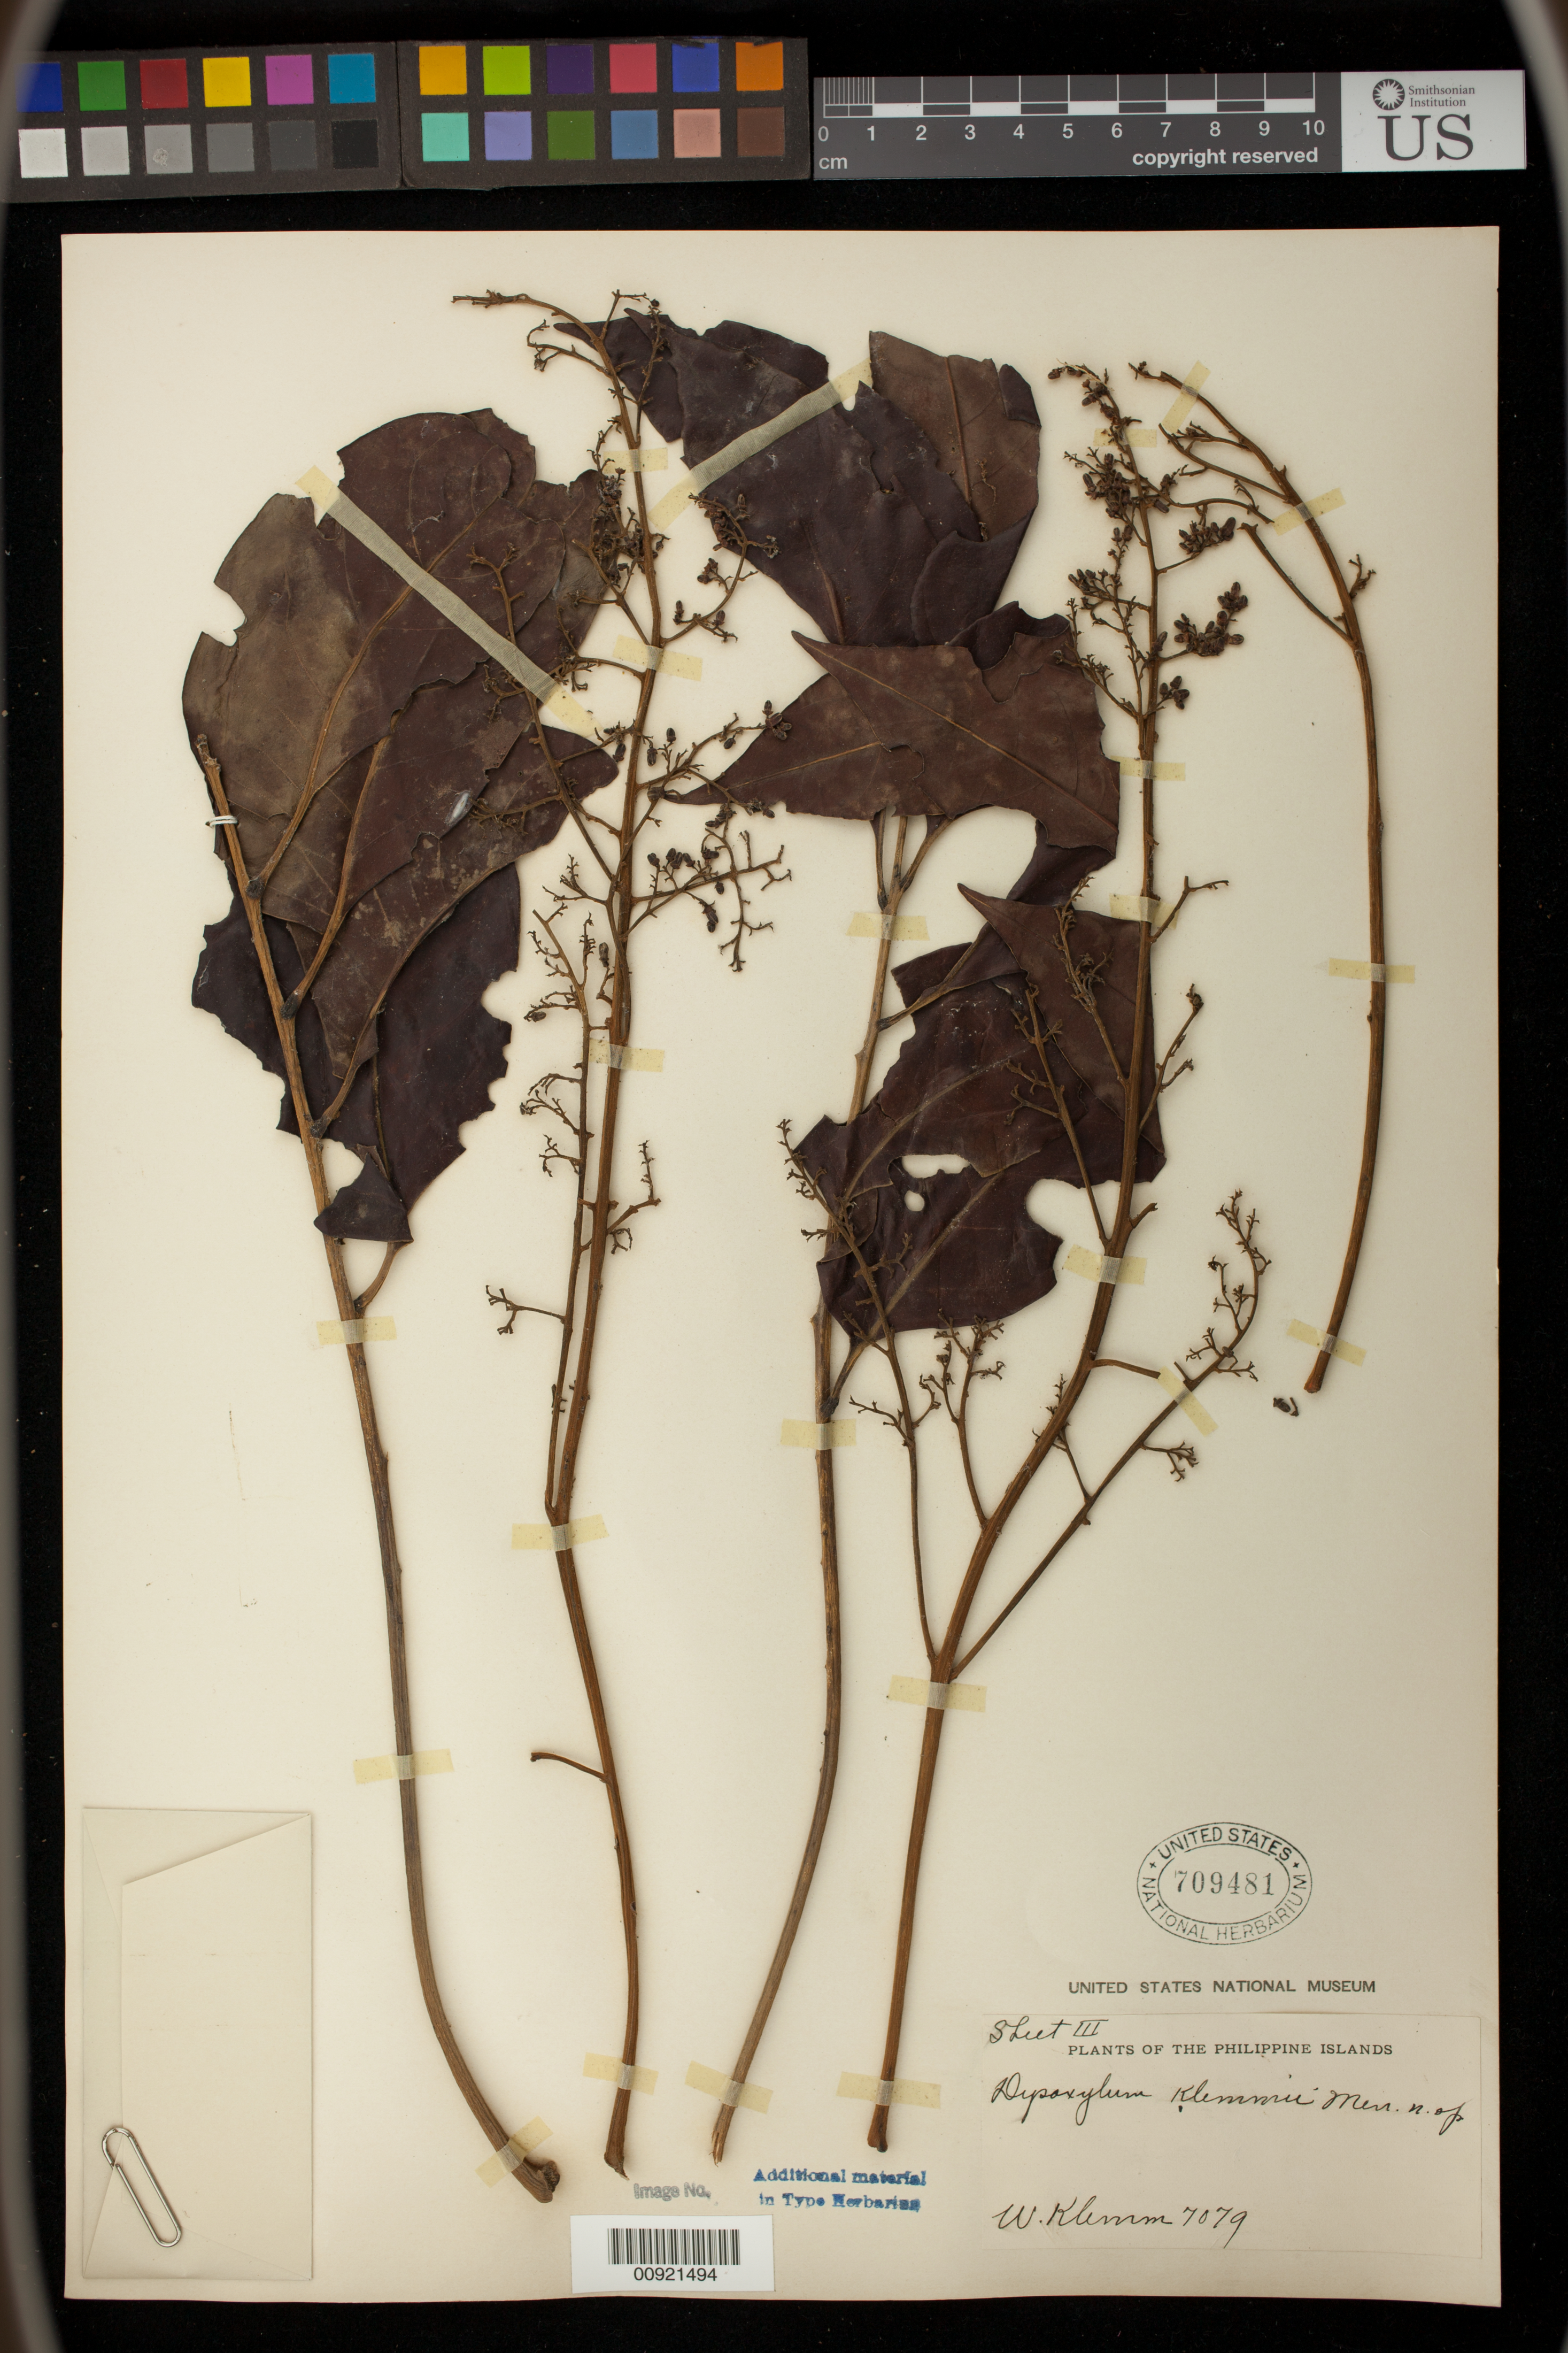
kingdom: Plantae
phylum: Tracheophyta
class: Magnoliopsida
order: Sapindales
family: Meliaceae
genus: Dysoxylum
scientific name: Dysoxylum klemmei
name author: Merr.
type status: Isotype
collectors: W. Klemme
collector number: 7079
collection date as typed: May 1907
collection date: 1907-05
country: Philippines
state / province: Cagayan Valley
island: Luzon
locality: San Vicente. Cagayan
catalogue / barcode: US 709481